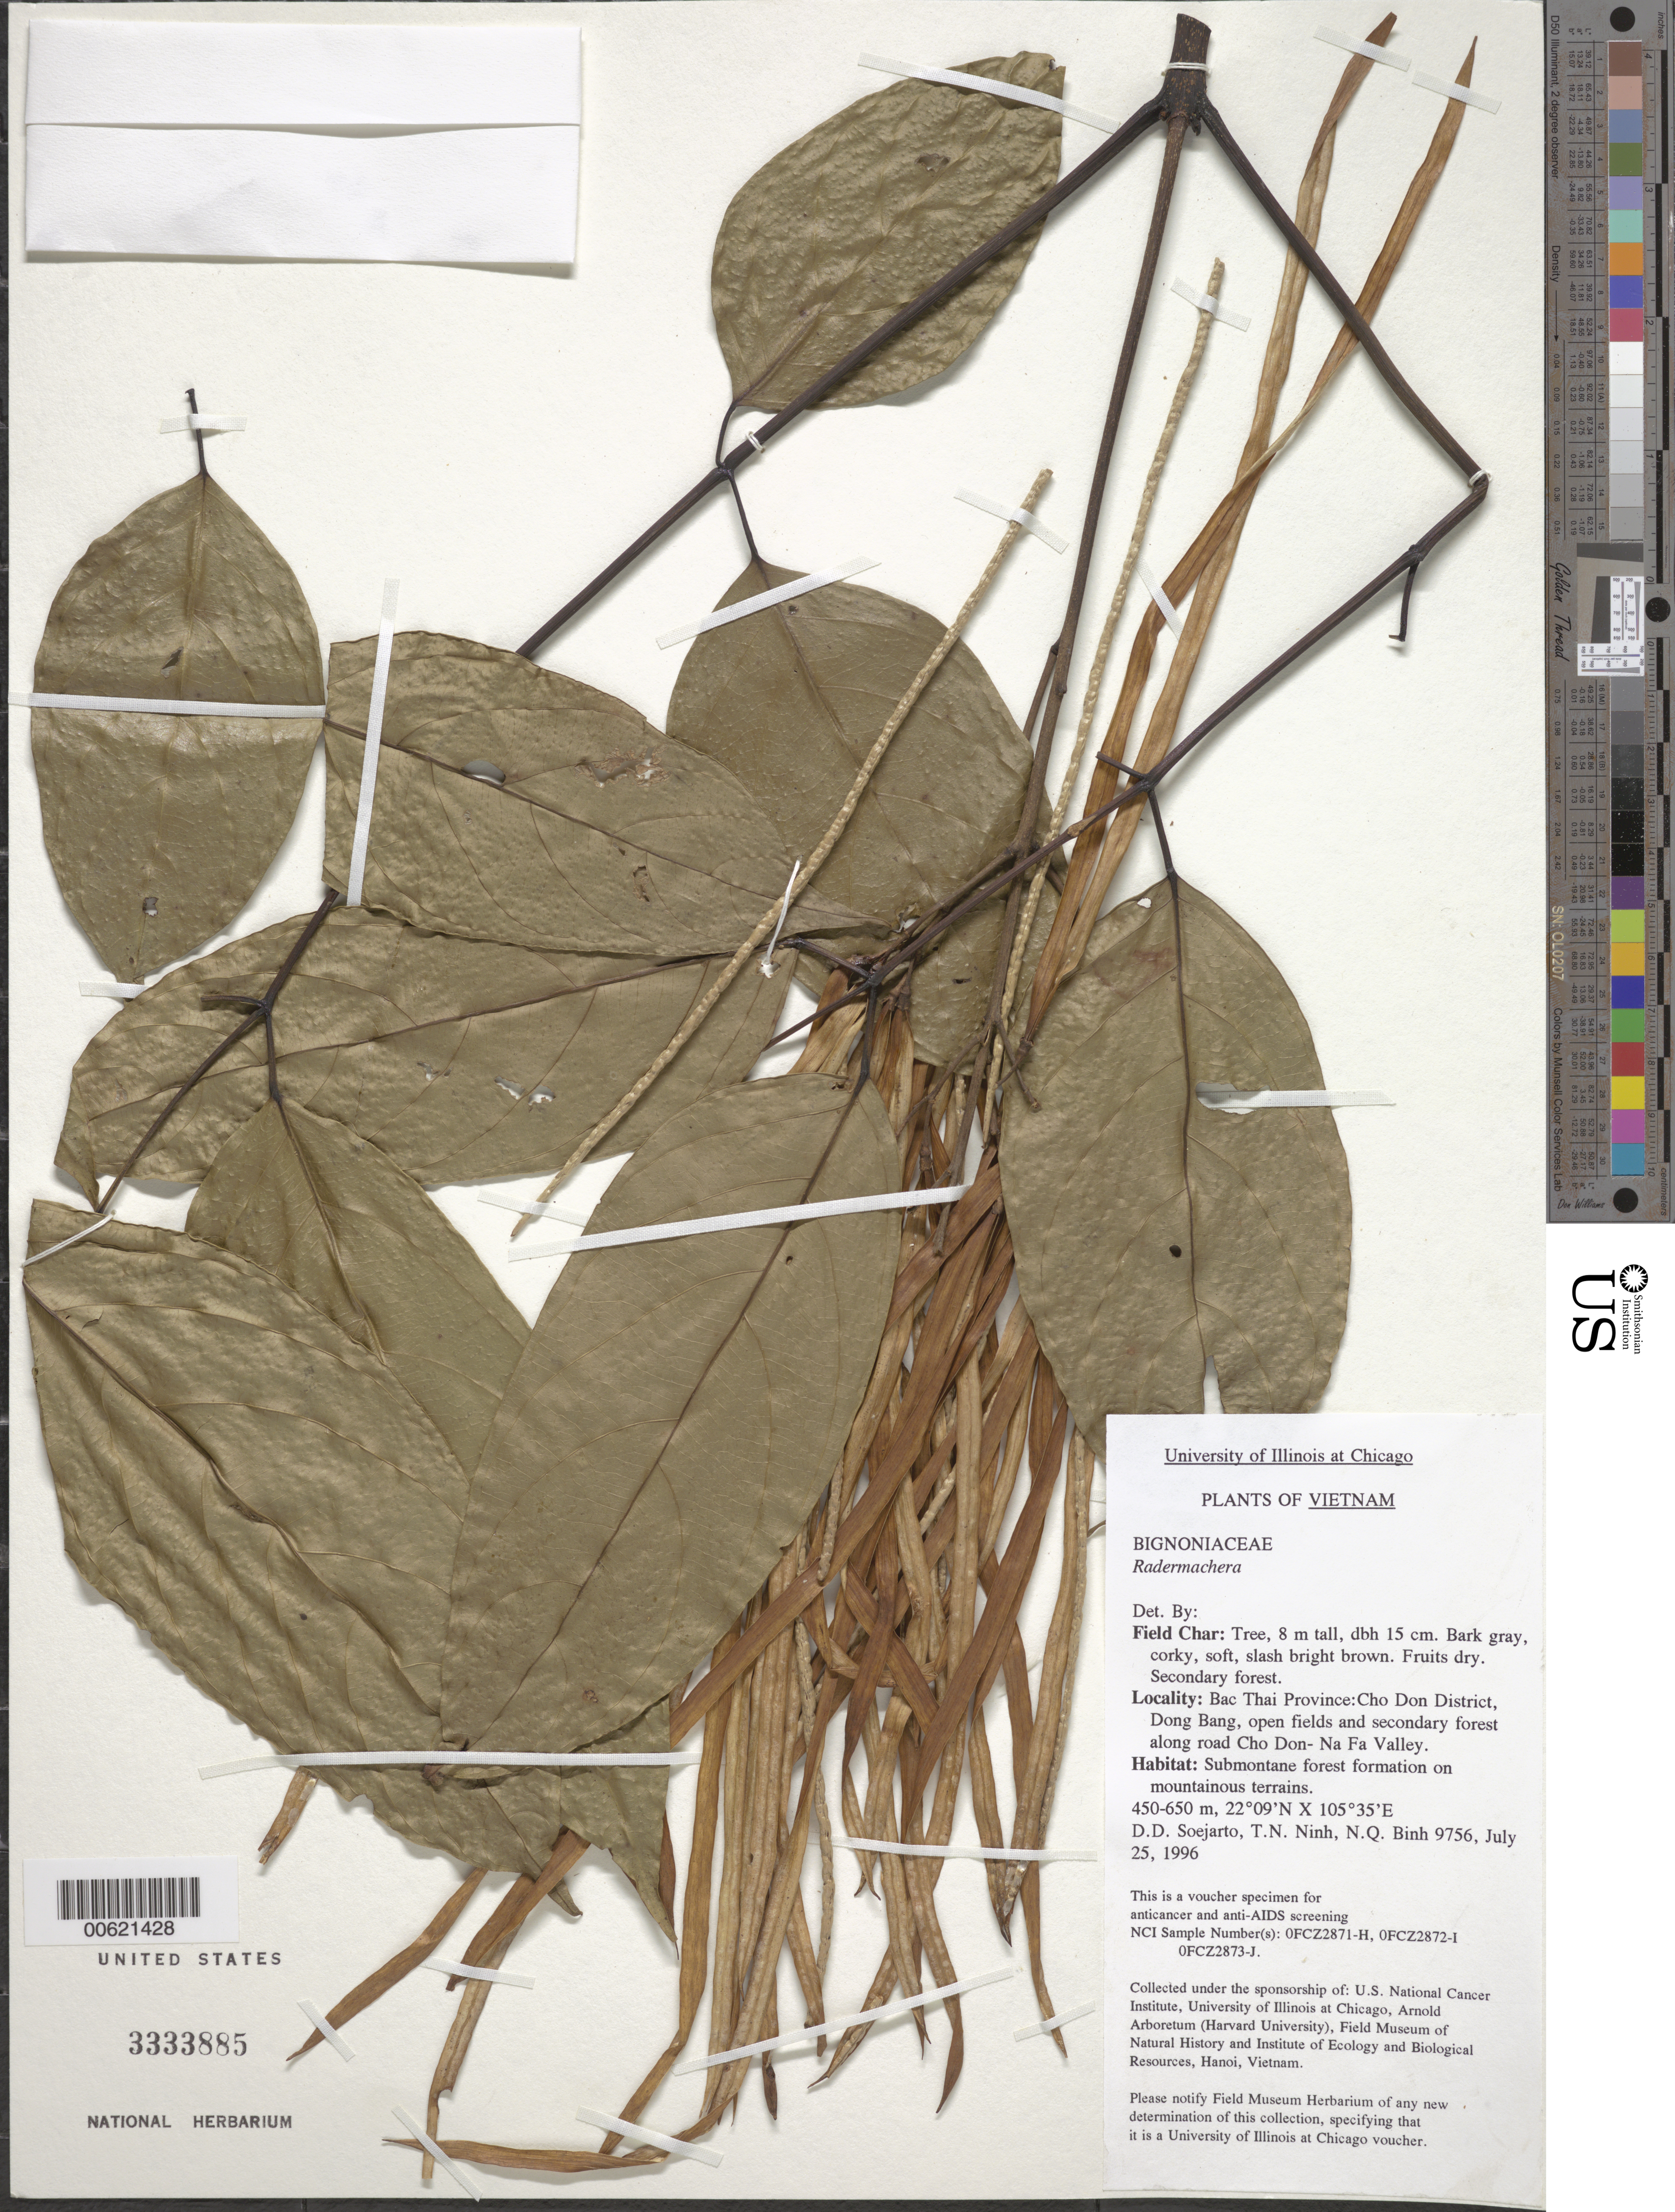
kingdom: Plantae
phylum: Tracheophyta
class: Magnoliopsida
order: Lamiales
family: Bignoniaceae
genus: Radermachera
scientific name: Radermachera sp.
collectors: T. N. Ninh & N. Binh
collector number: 9756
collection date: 1996-07-25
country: Vietnam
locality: Bac Thai Province: Cho Don District, Dong Bang, open fields and secondary forest along road to Cho Don- Na Fa Valley.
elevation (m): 450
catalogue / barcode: US 3333885